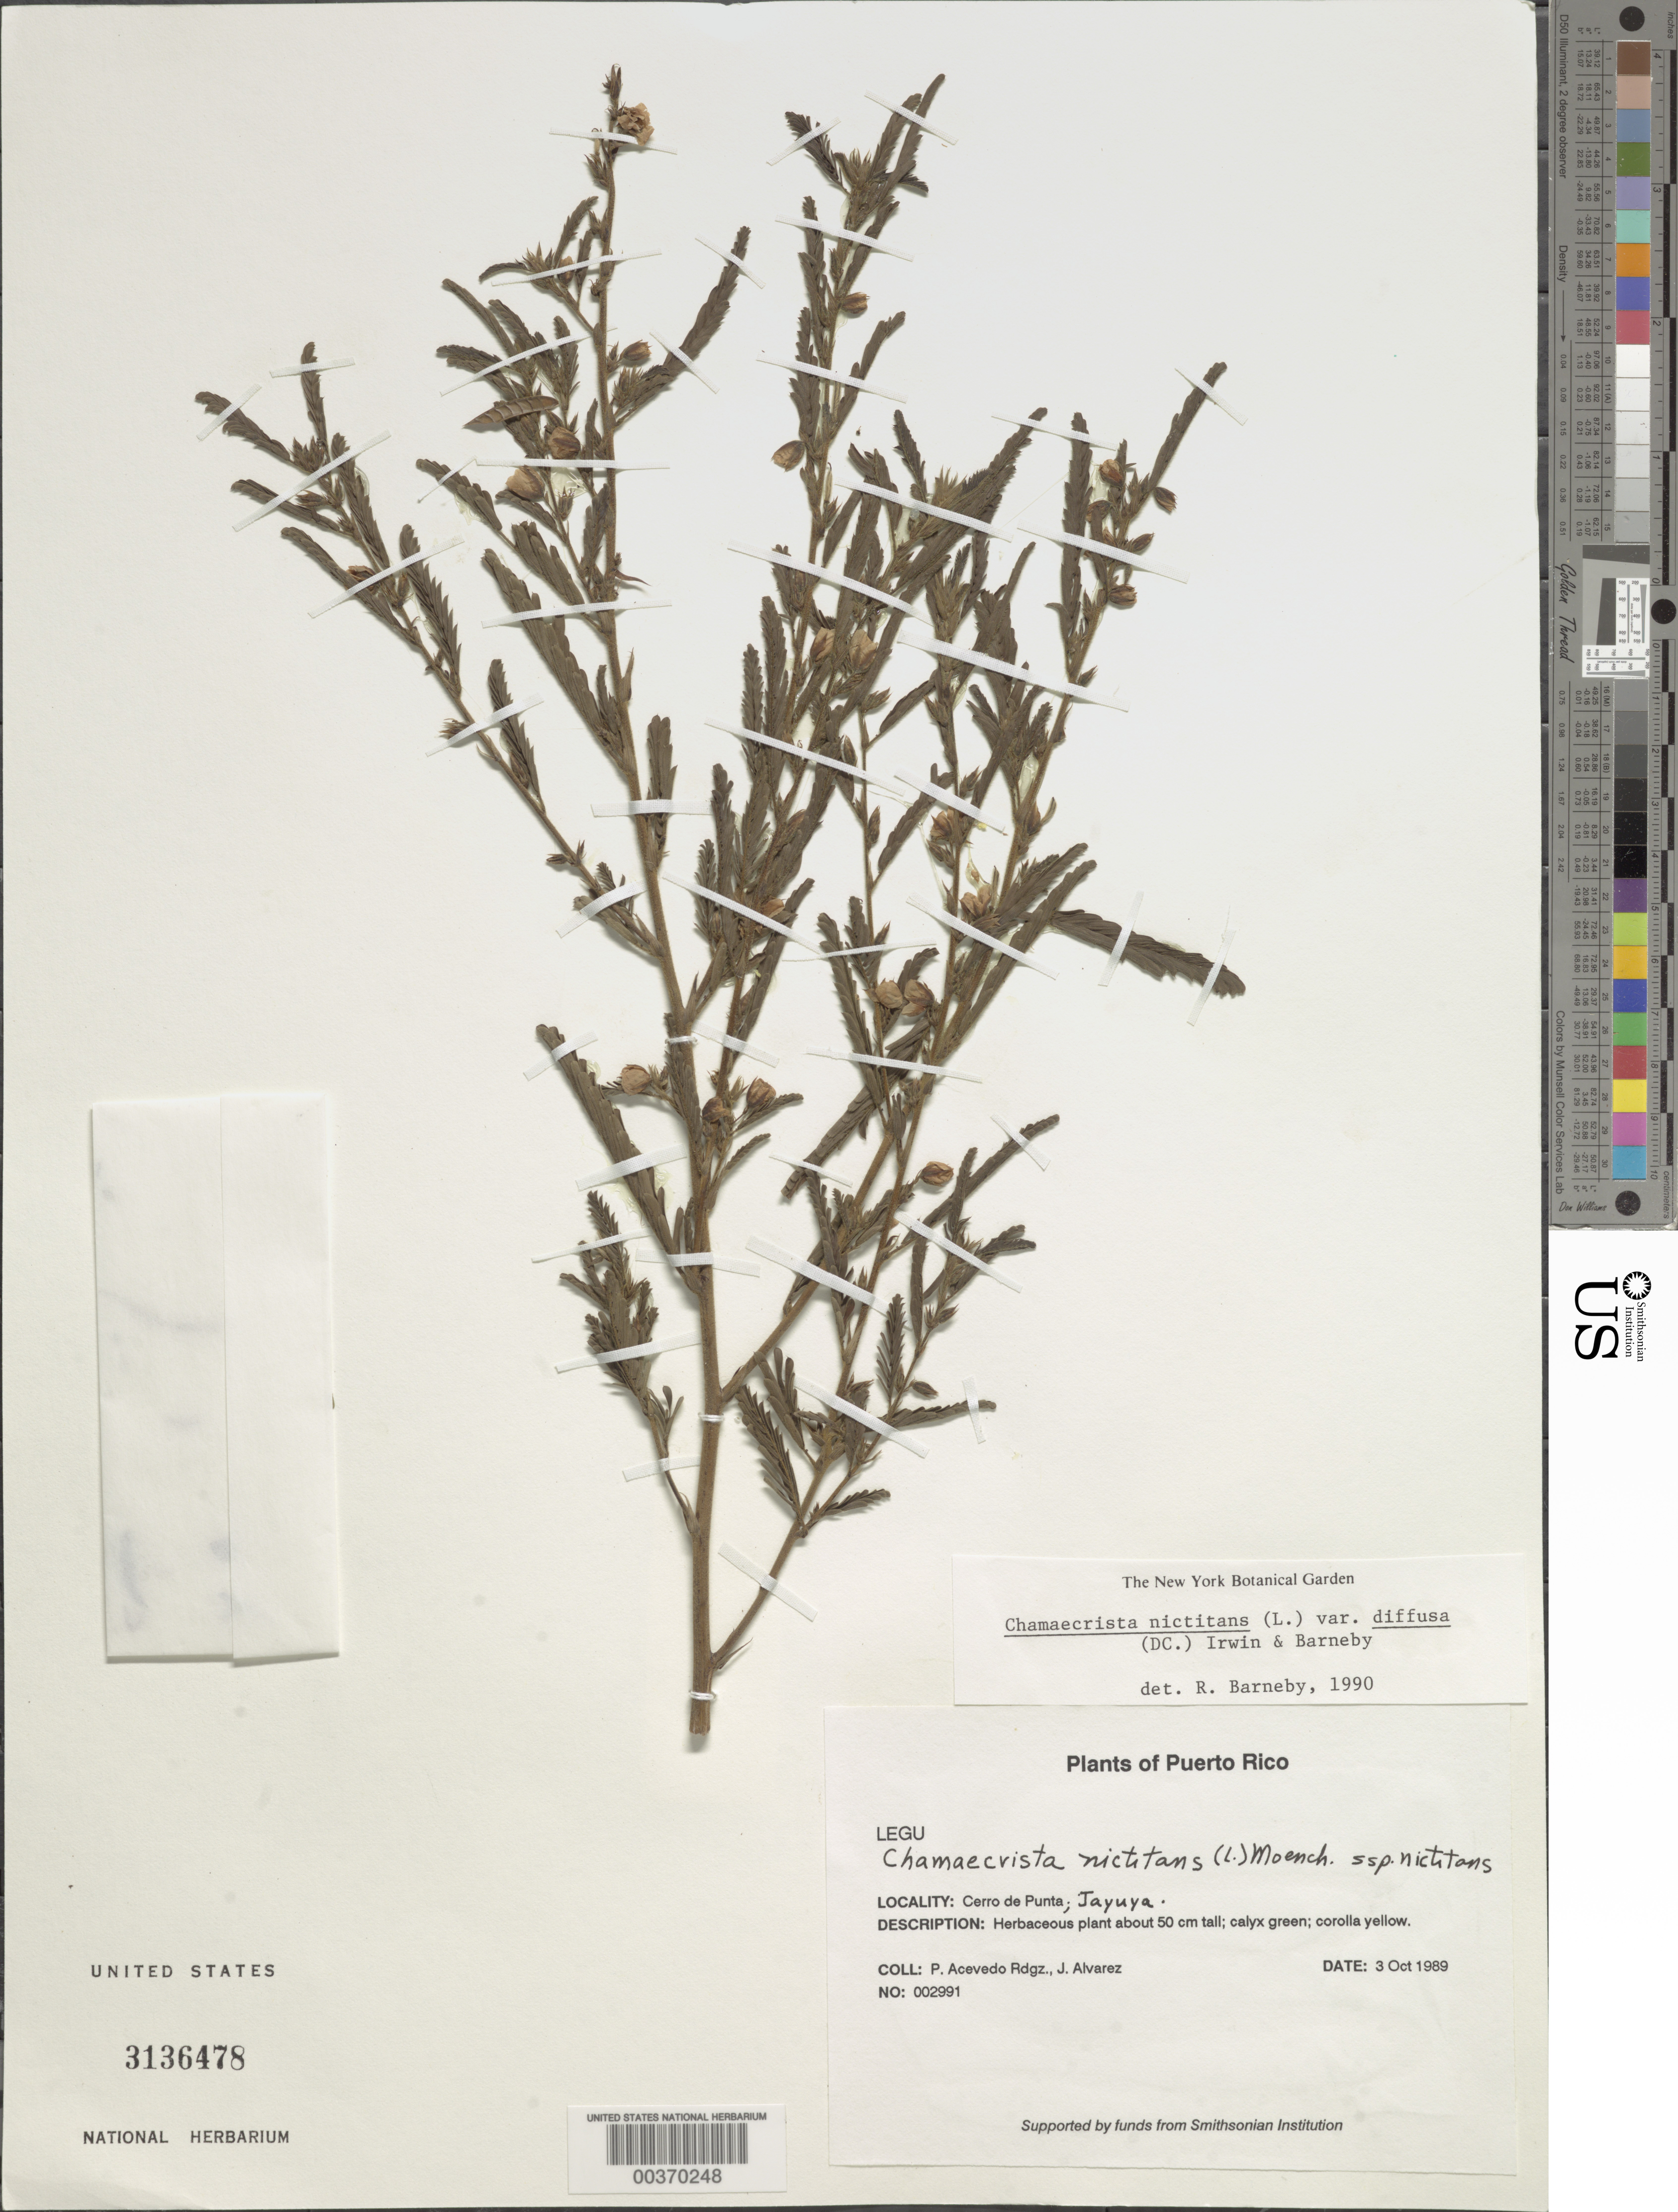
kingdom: Plantae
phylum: Tracheophyta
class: Magnoliopsida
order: Fabales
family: Fabaceae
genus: Chamaecrista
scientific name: Chamaecrista nictitans var. diffusa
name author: (DC.) H.S. Irwin & Barneby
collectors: P. Acevedo-Rodr. & J. Alvarez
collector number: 2991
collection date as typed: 03 Oct 1989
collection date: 1989-10-03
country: Puerto Rico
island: Puerto Rico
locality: Cerro de punta; jayuya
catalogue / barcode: US 3136478